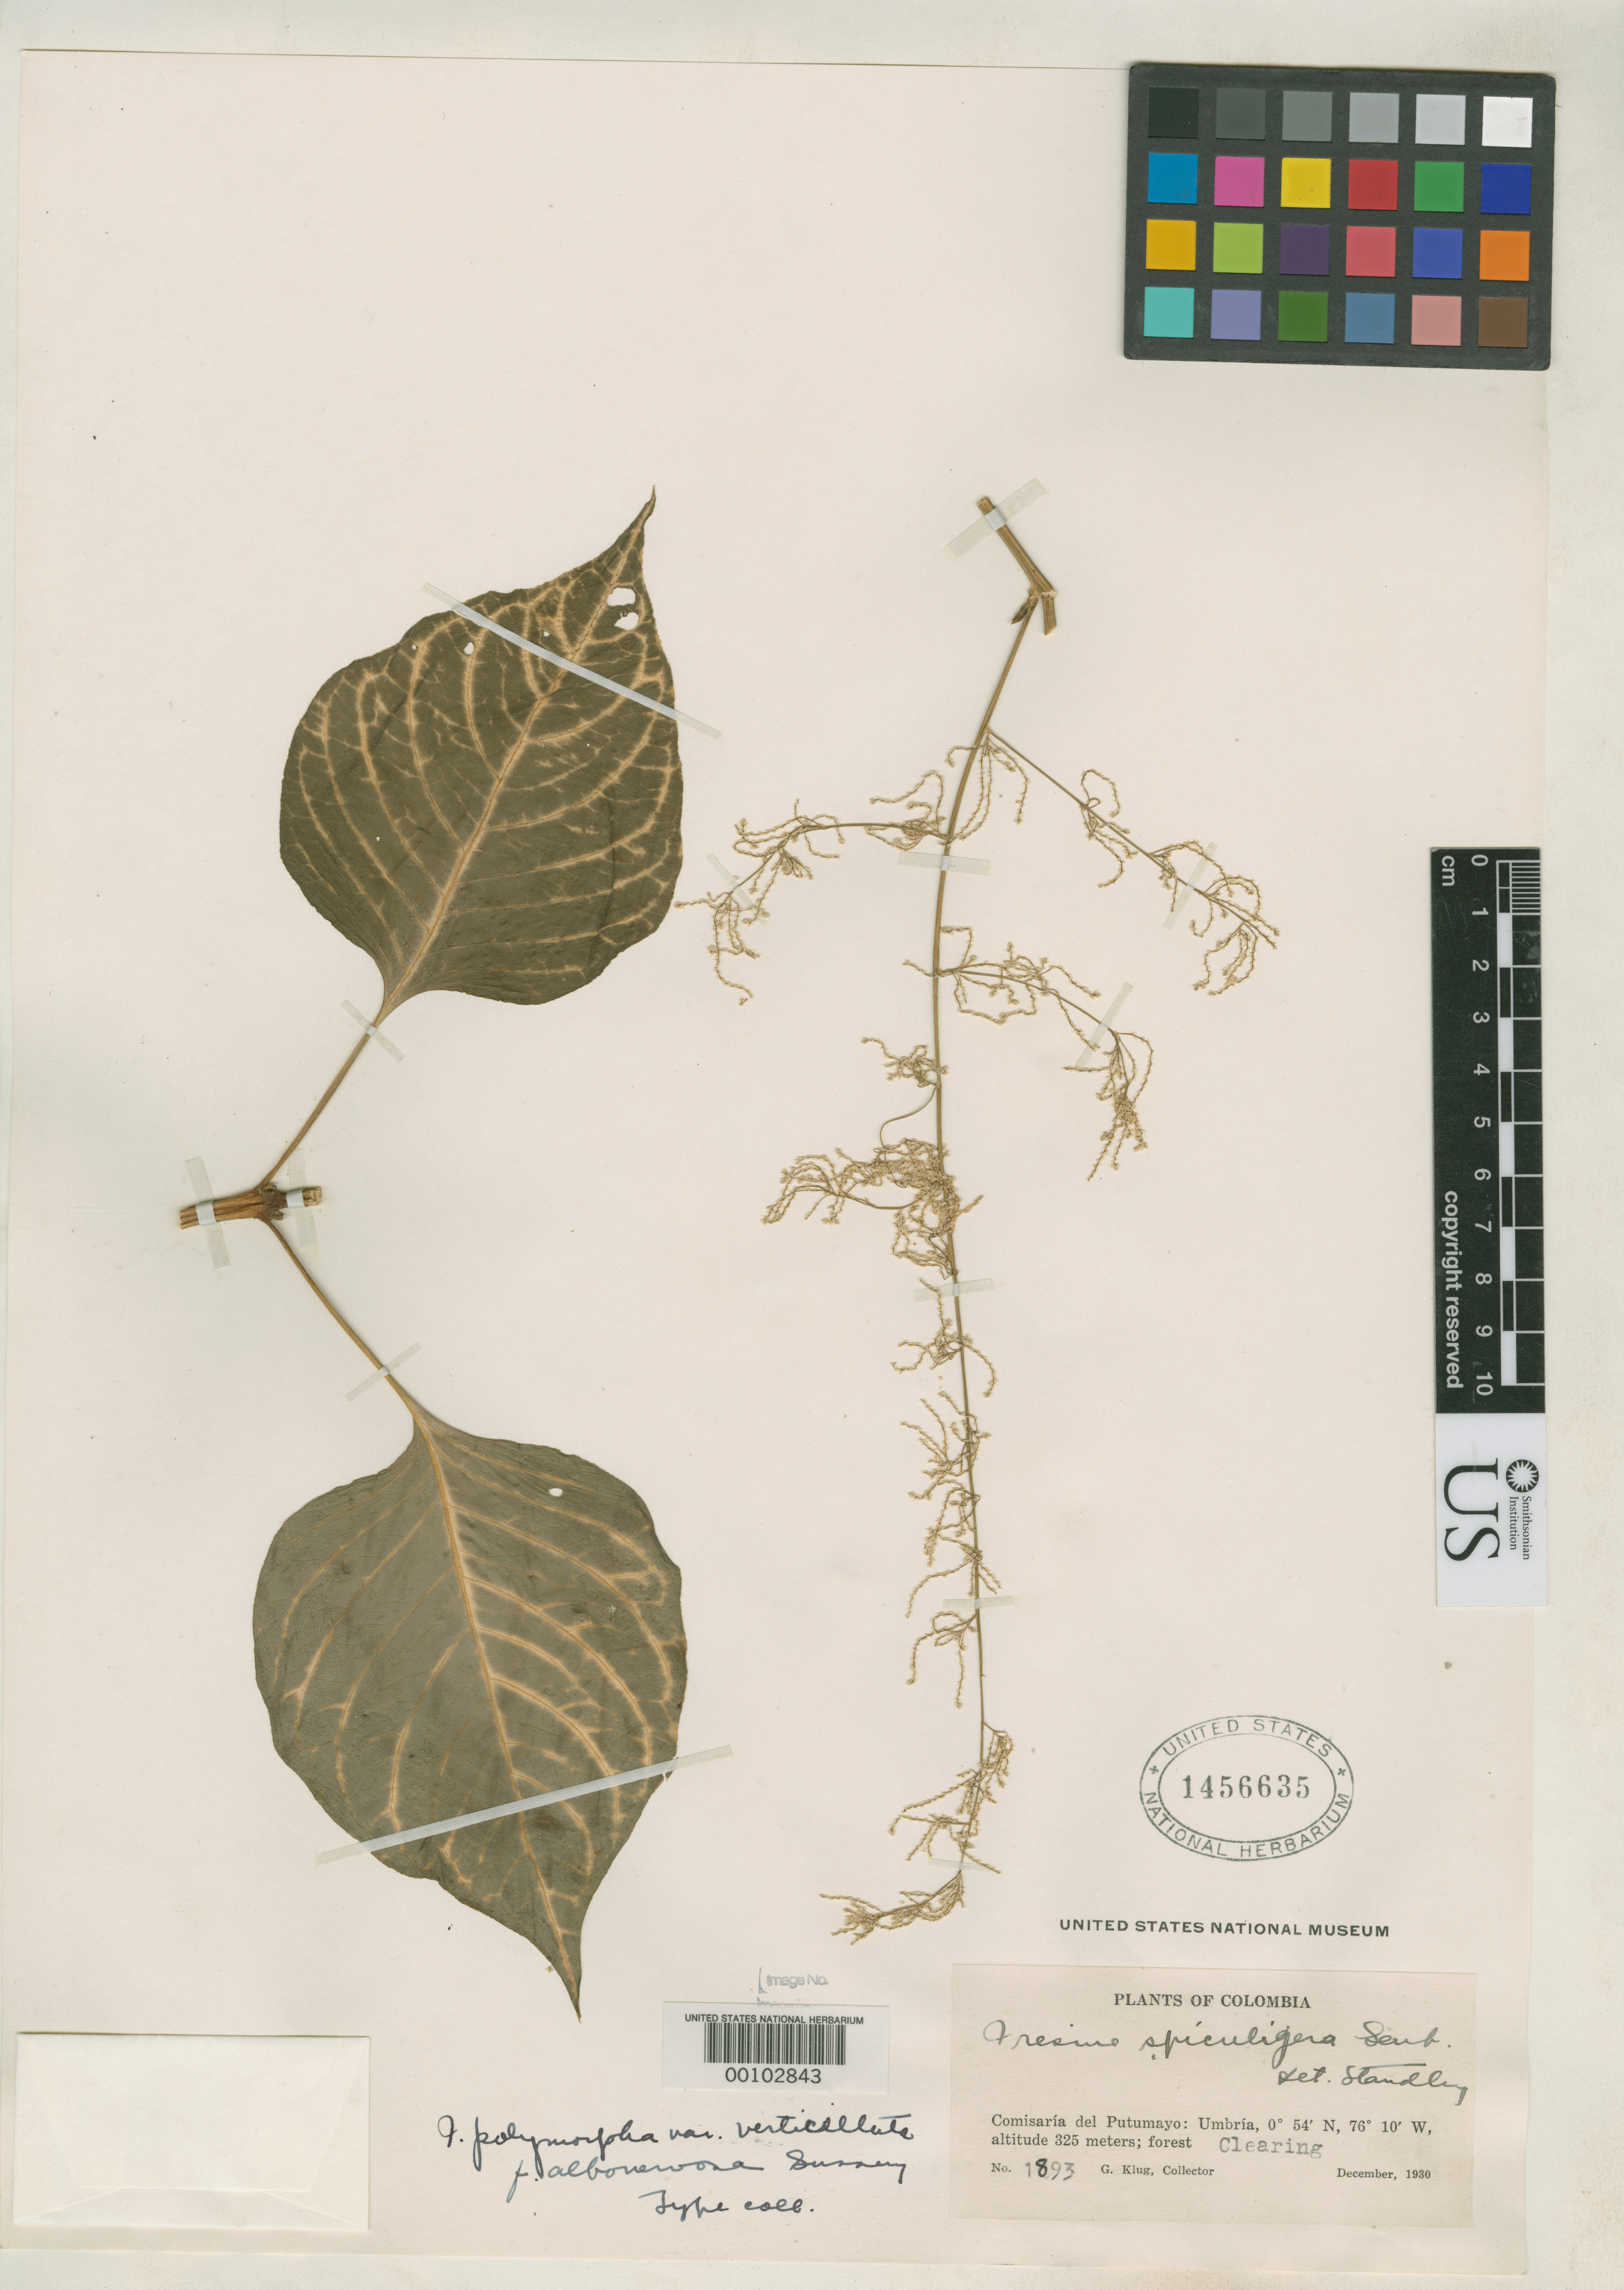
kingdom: Plantae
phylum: Tracheophyta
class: Magnoliopsida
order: Caryophyllales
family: Amaranthaceae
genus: Iresine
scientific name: Iresine polymorpha f. albonervosa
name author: Suess.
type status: Isotype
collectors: G. Klug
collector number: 1893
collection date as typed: Dec 1930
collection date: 1930-12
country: Colombia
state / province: Putumayo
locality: Umbria.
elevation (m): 325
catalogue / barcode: US 1456635